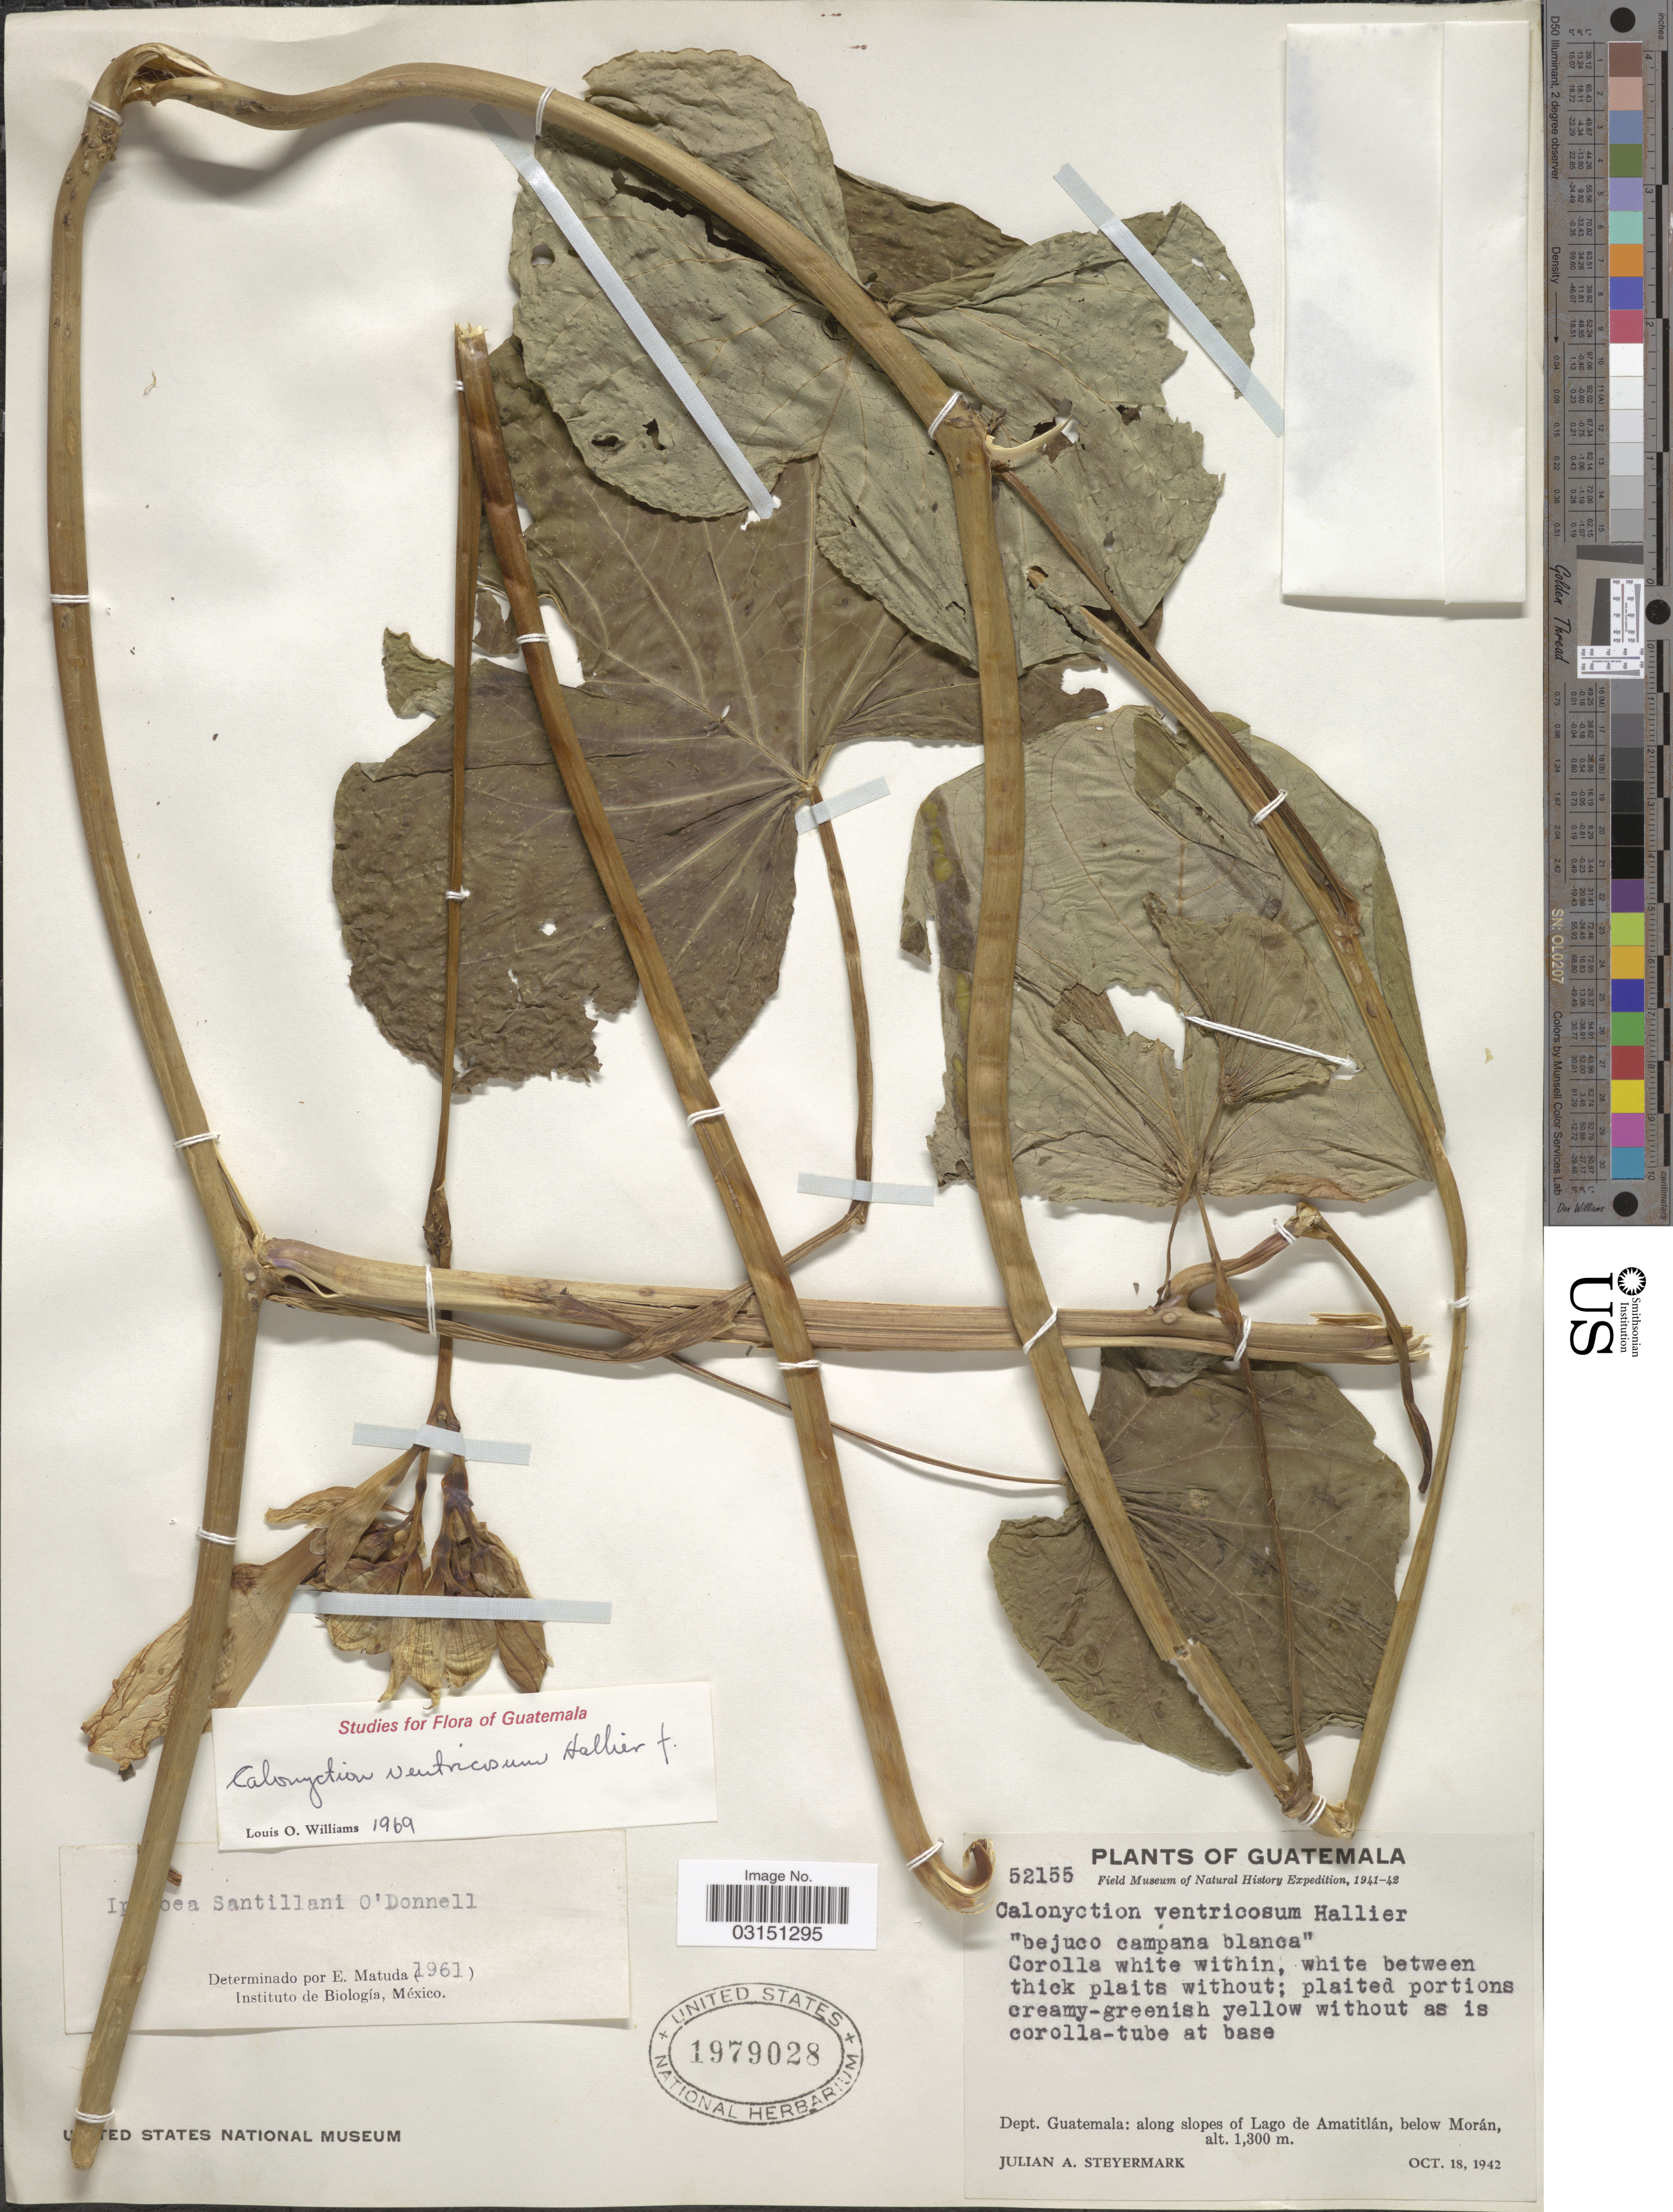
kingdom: Plantae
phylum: Tracheophyta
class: Magnoliopsida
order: Solanales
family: Convolvulaceae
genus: Ipomoea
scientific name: Ipomoea santillanii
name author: O'Donell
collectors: J. Steyermark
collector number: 52155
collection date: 1942-10-18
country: Guatemala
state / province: Guatemala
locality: Dept. Guatemala: along slopes of Lago de Amatitlán, below Morán.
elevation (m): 1300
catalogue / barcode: US 1979028